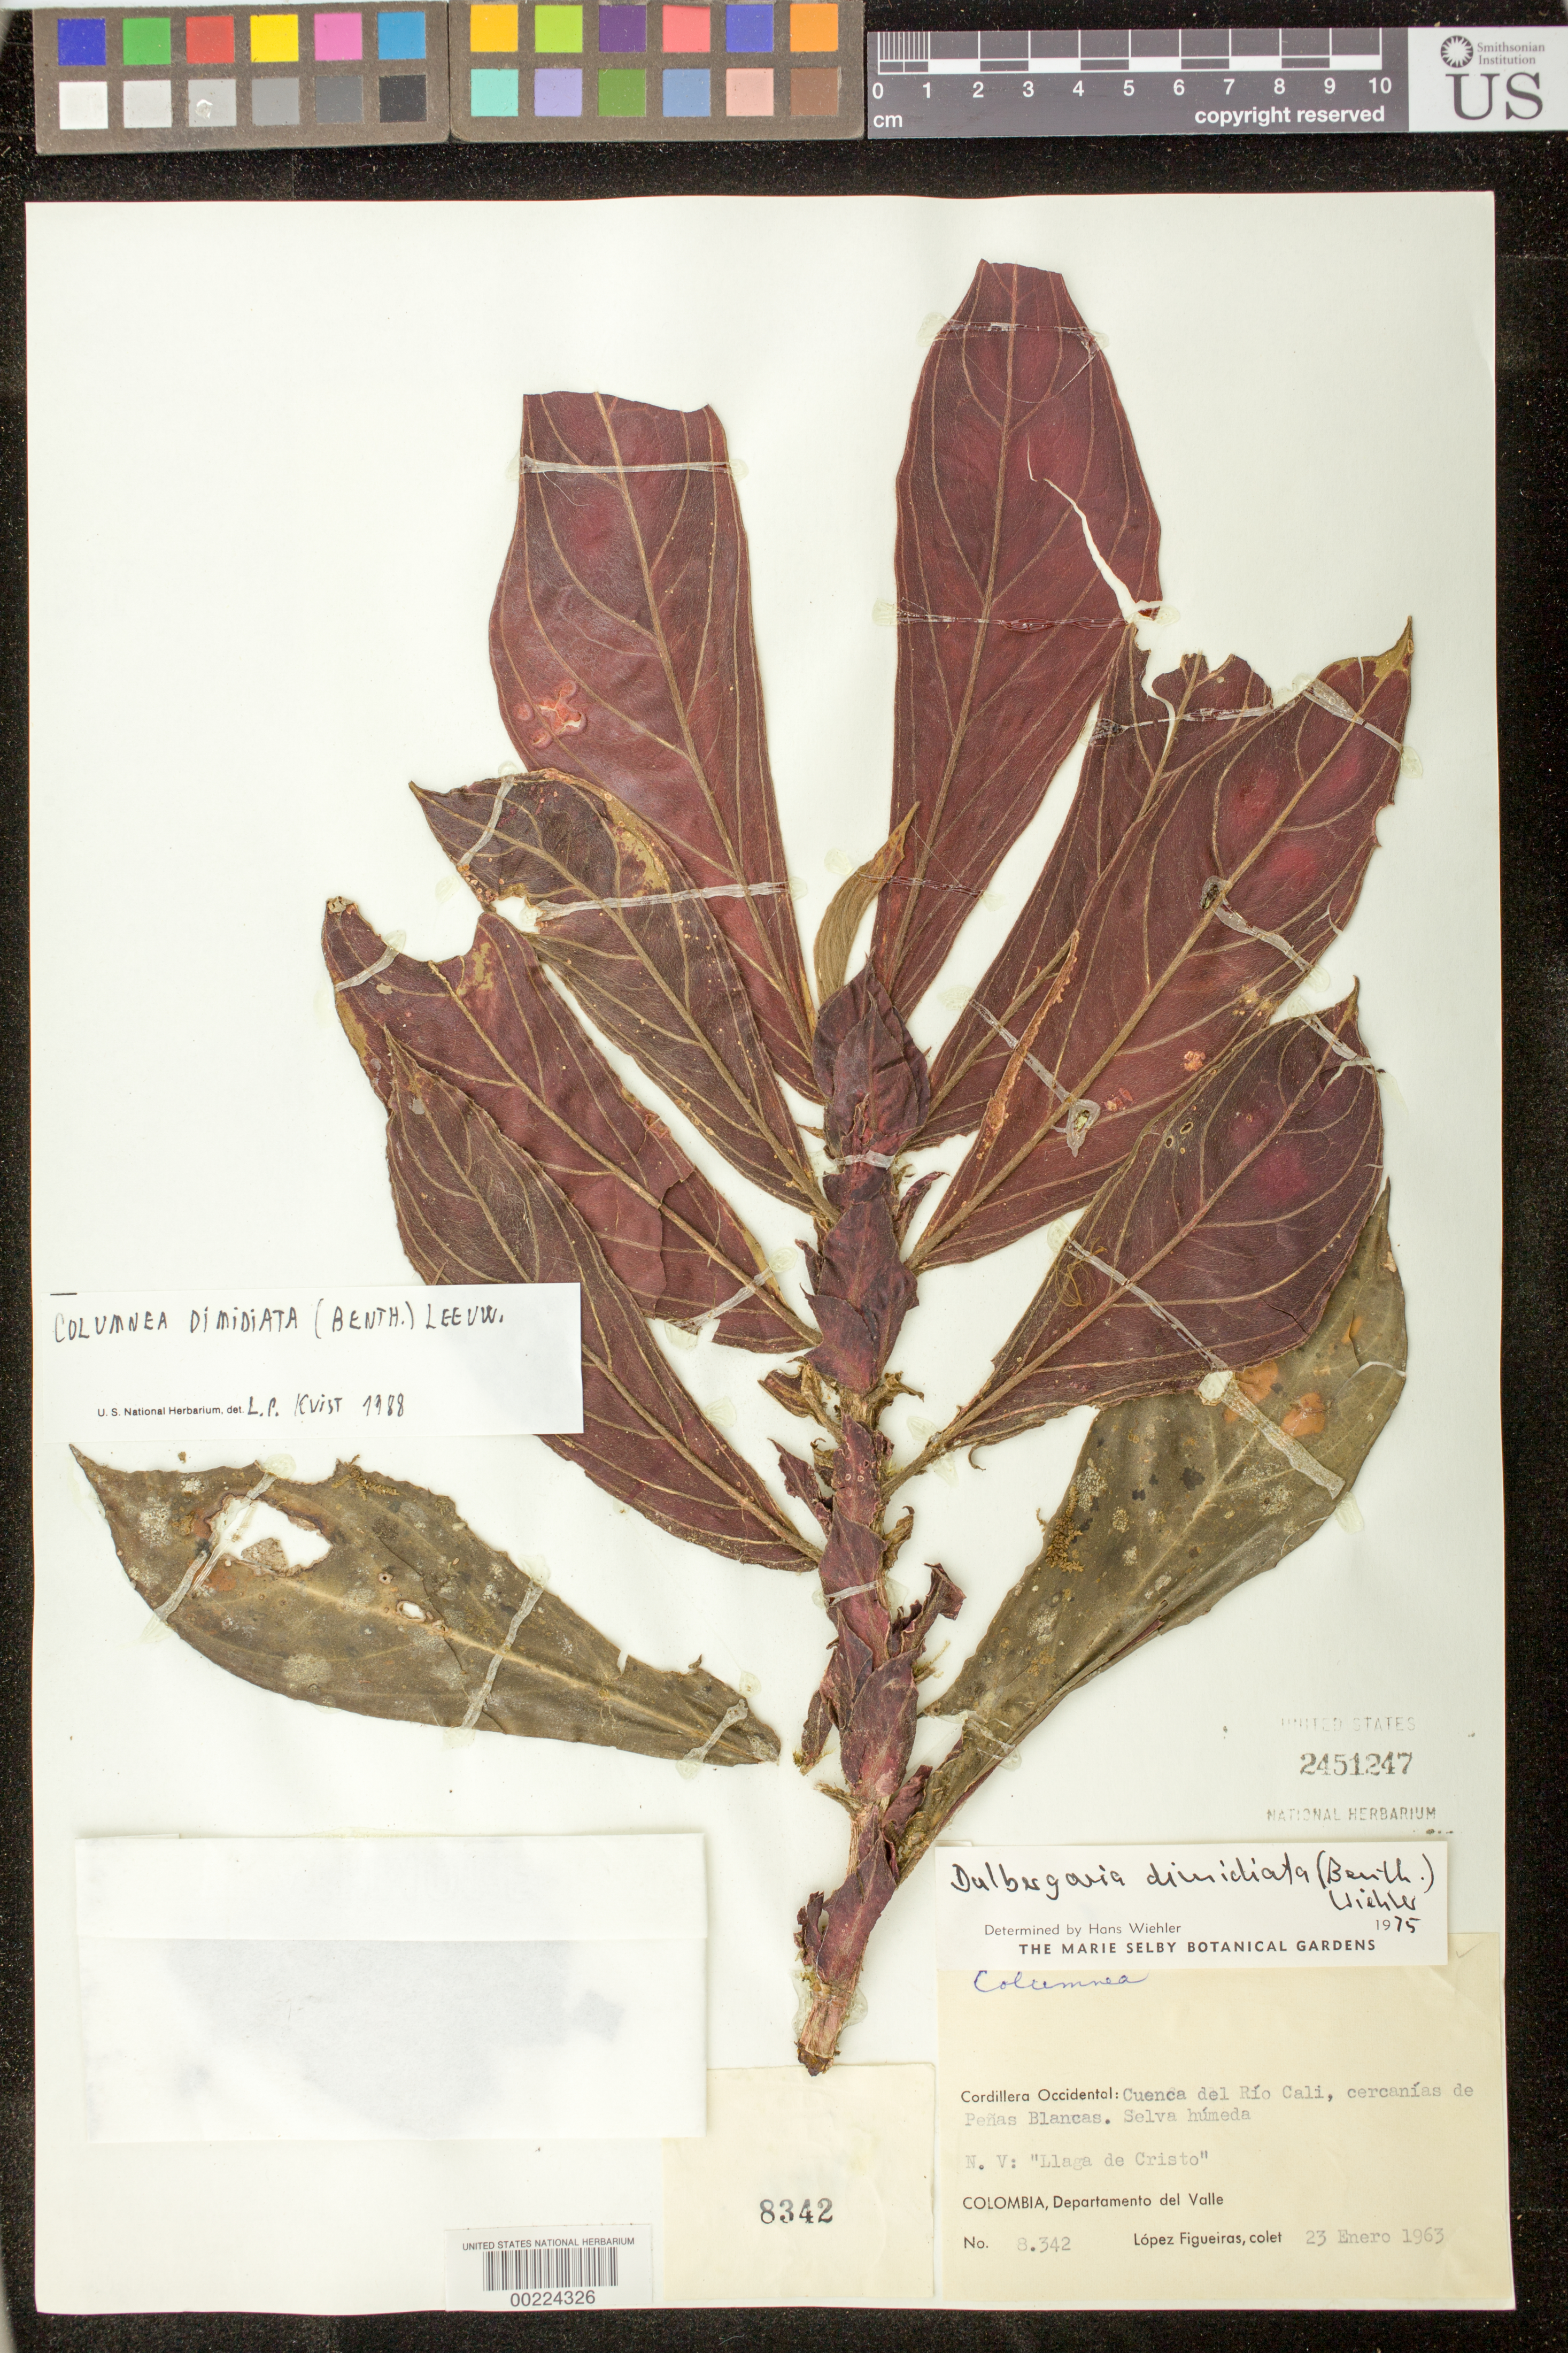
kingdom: Plantae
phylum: Tracheophyta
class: Magnoliopsida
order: Lamiales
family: Gesneriaceae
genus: Columnea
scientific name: Columnea dimidiata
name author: (Benth.) Kuntze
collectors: M. López Figueiras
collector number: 8342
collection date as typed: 23 Jan 1963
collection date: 1963-01-23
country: Colombia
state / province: Valle del Cauca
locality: River basin of Rio Cali, vicinity of Penas Blancas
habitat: Humid forest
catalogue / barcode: US 2451247